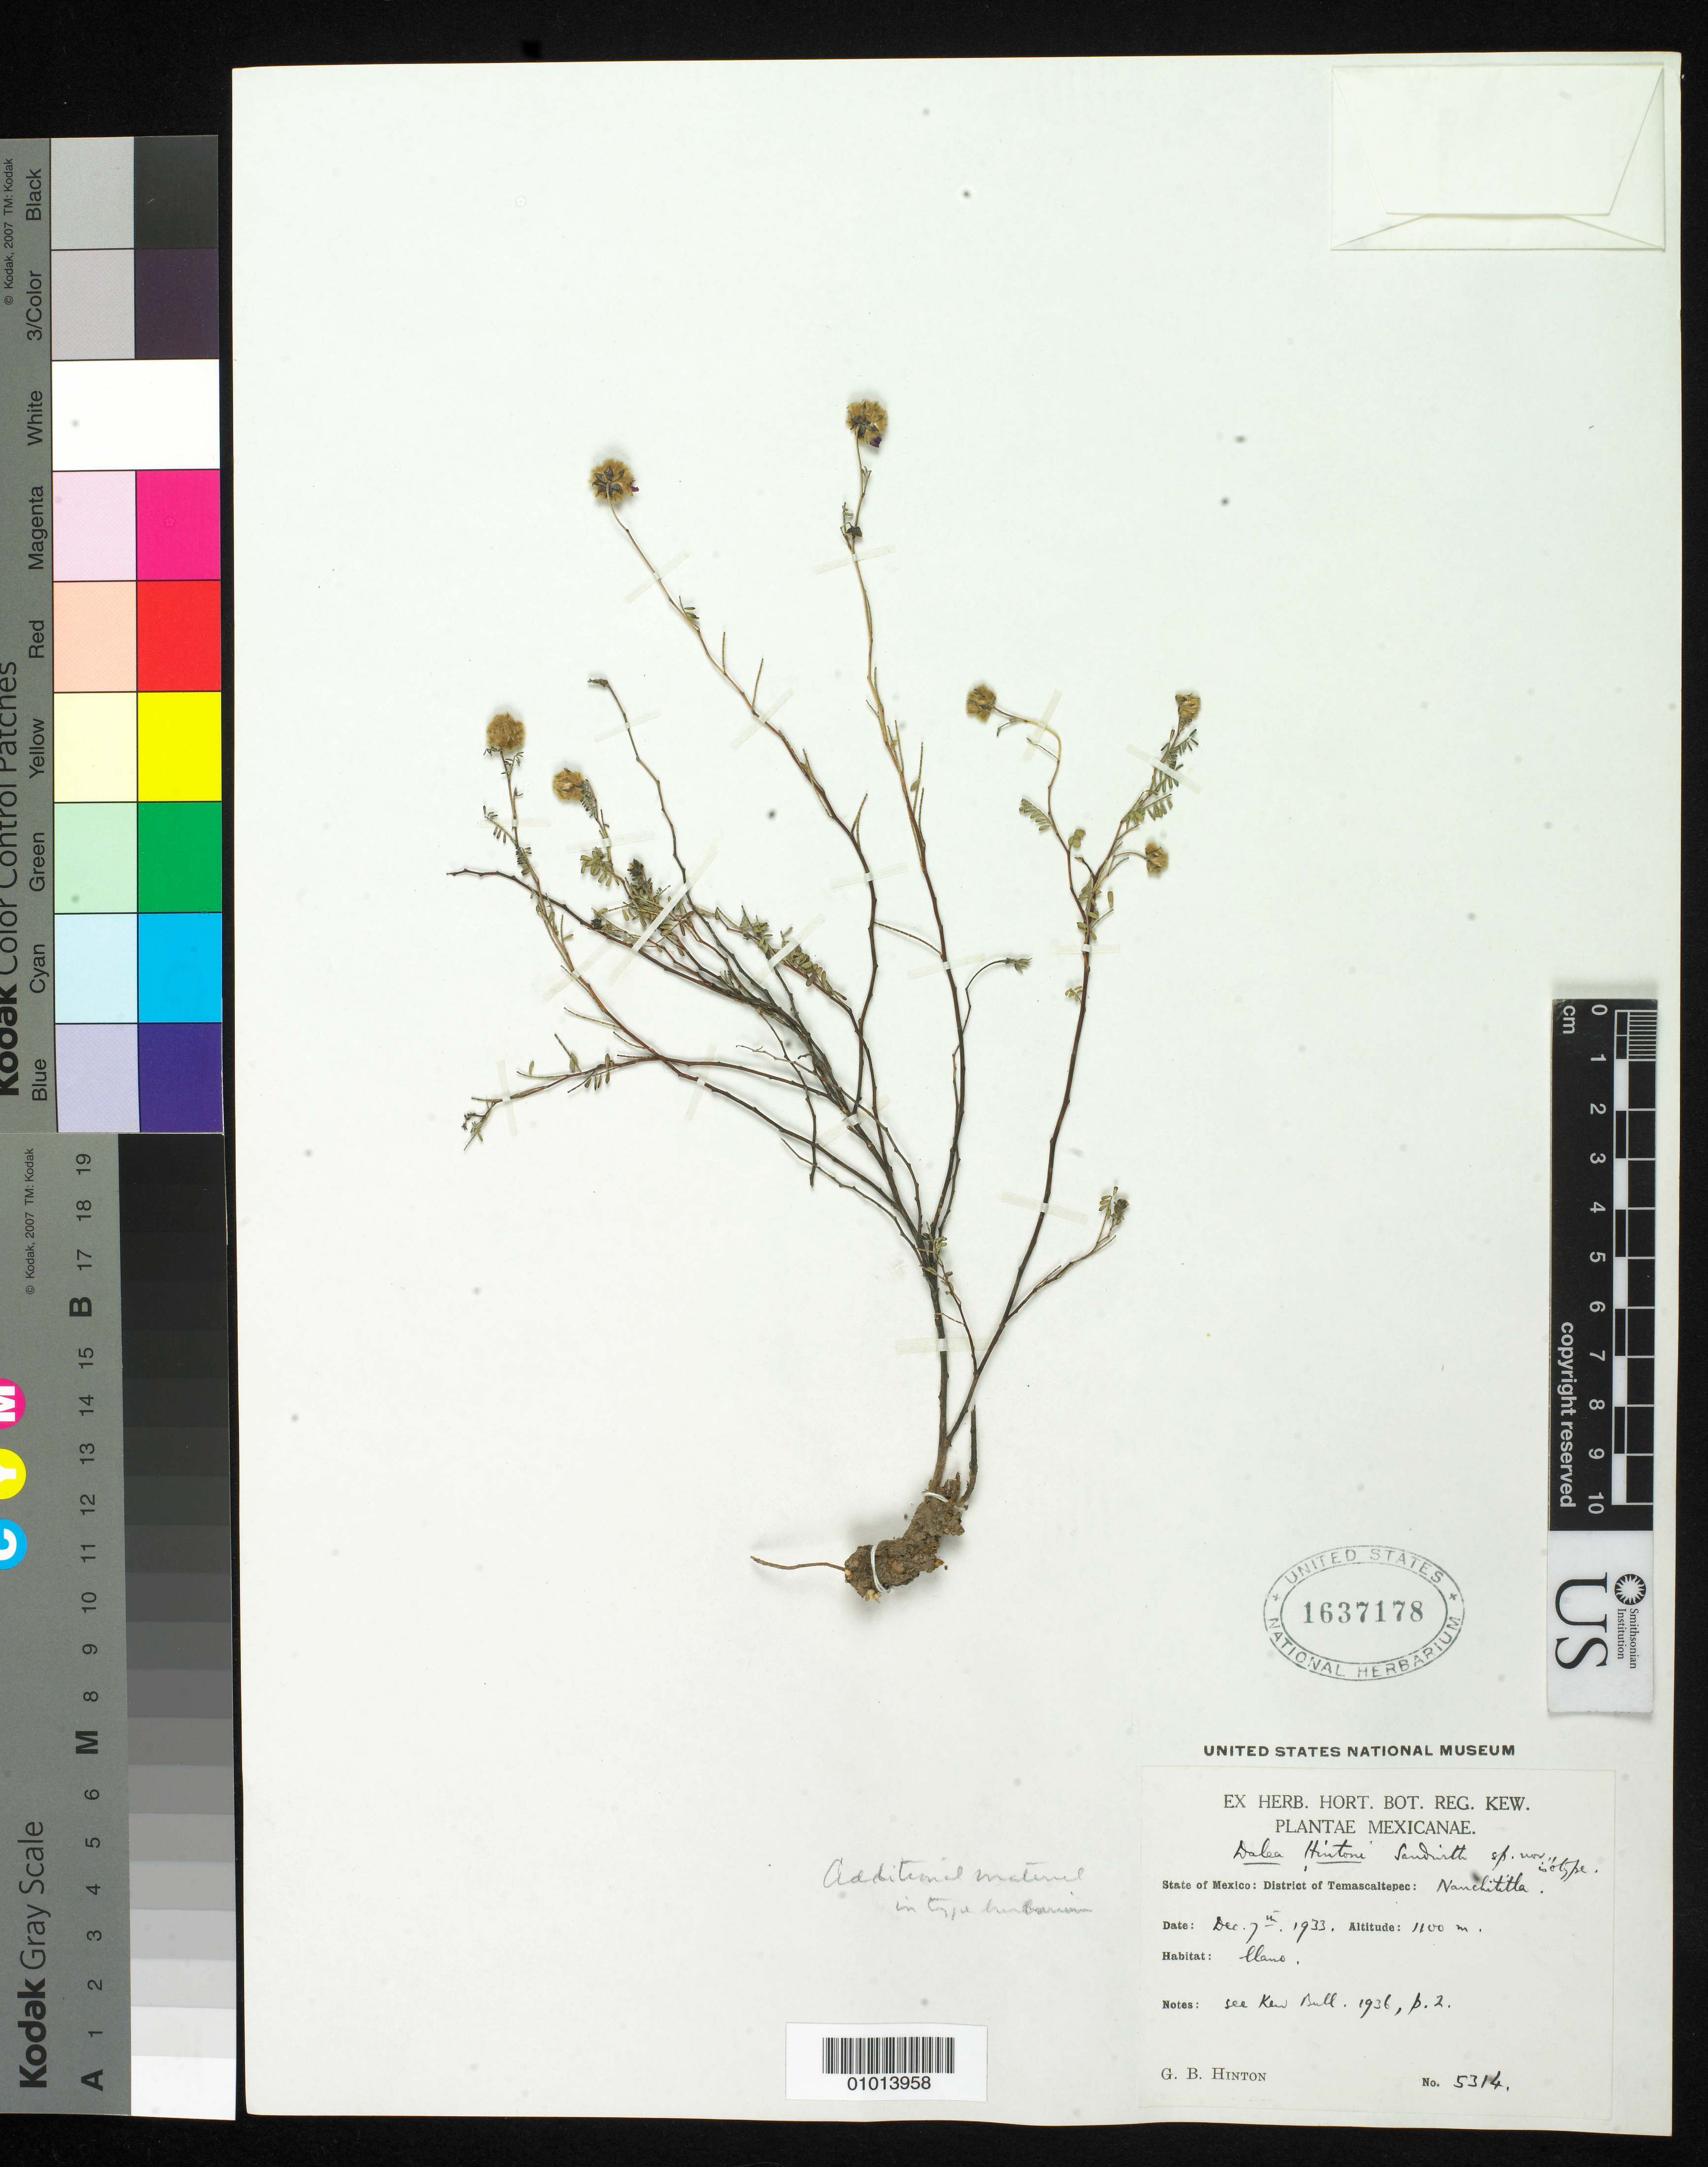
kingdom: Plantae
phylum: Tracheophyta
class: Magnoliopsida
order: Fabales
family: Fabaceae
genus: Dalea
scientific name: Dalea hintonii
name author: Sandwith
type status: Isotype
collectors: G. B. Hinton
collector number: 5314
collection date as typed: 07 Dec 1933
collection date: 1933-12-07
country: Mexico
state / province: México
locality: Temascaltepec. Nanchititla.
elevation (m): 1100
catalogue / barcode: US 1637178